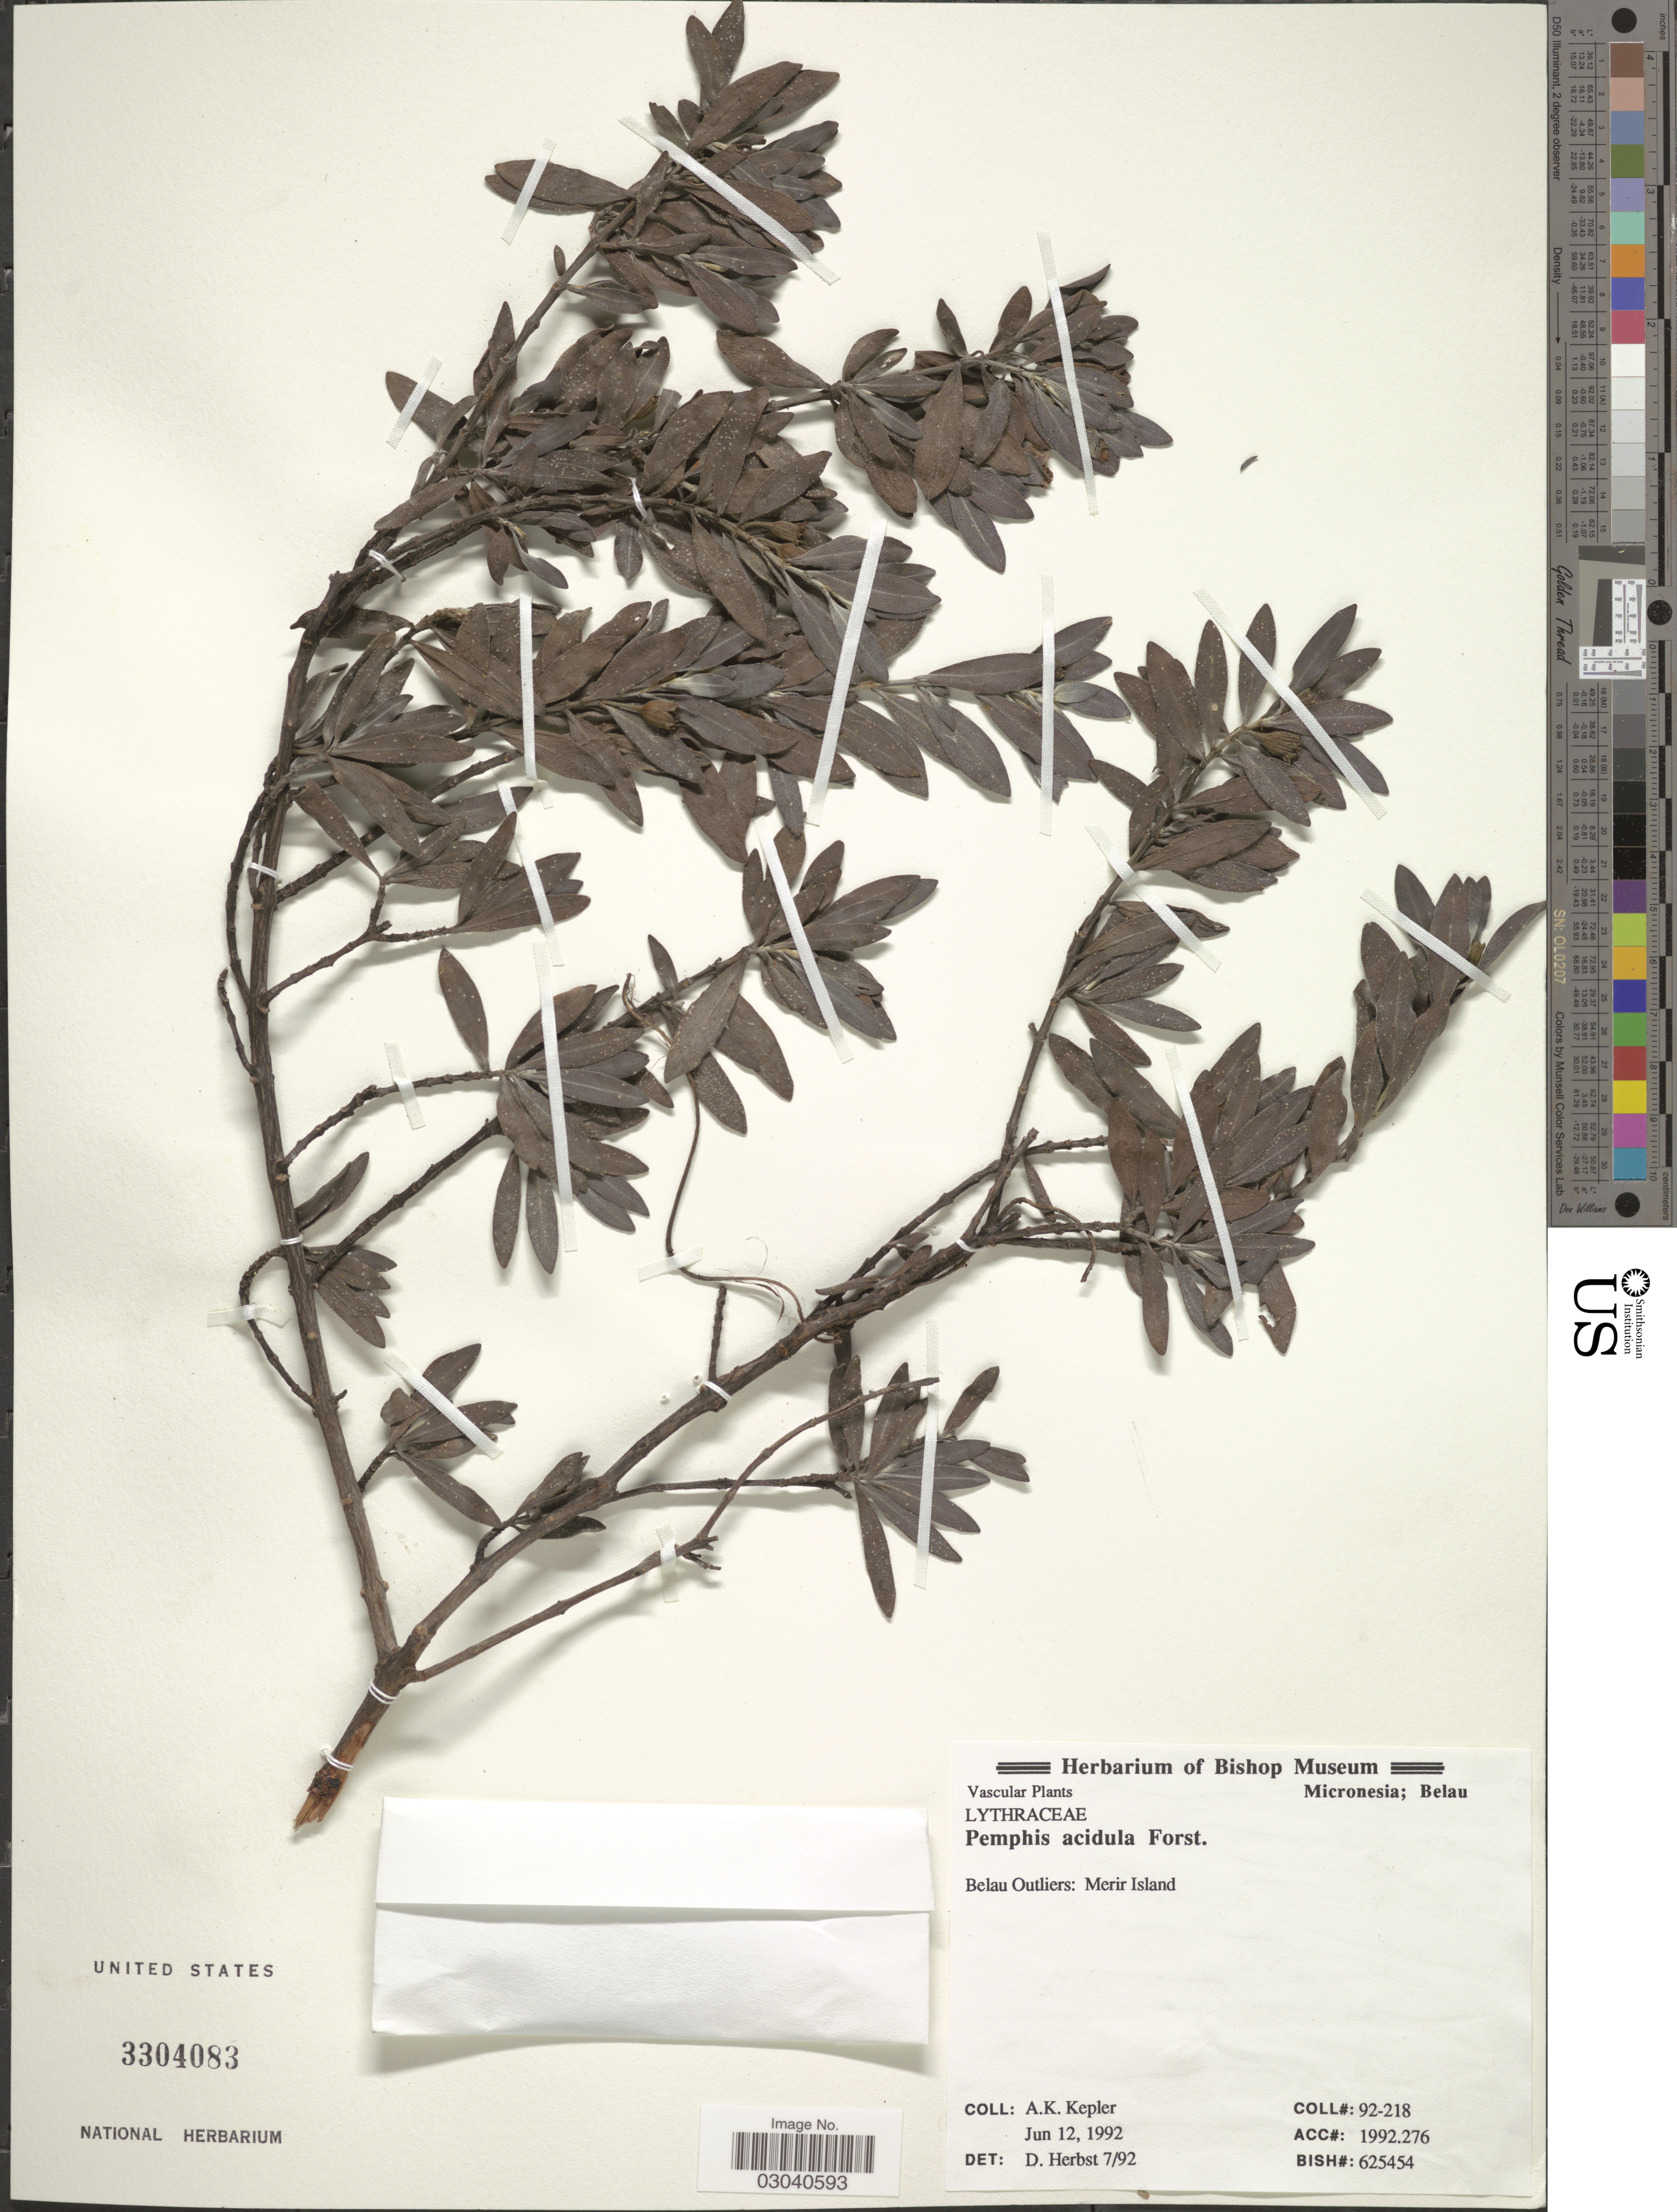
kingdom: Plantae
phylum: Tracheophyta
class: Magnoliopsida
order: Myrtales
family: Lythraceae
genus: Pemphis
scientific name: Pemphis acidula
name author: J.R. Forst. & G. Forst.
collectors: A. K. Kepler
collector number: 92-218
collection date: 1992-06-12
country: Palau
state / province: Belau Outliers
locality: Micronesia. Belau Outliers: Merir Island.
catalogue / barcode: US 3304083